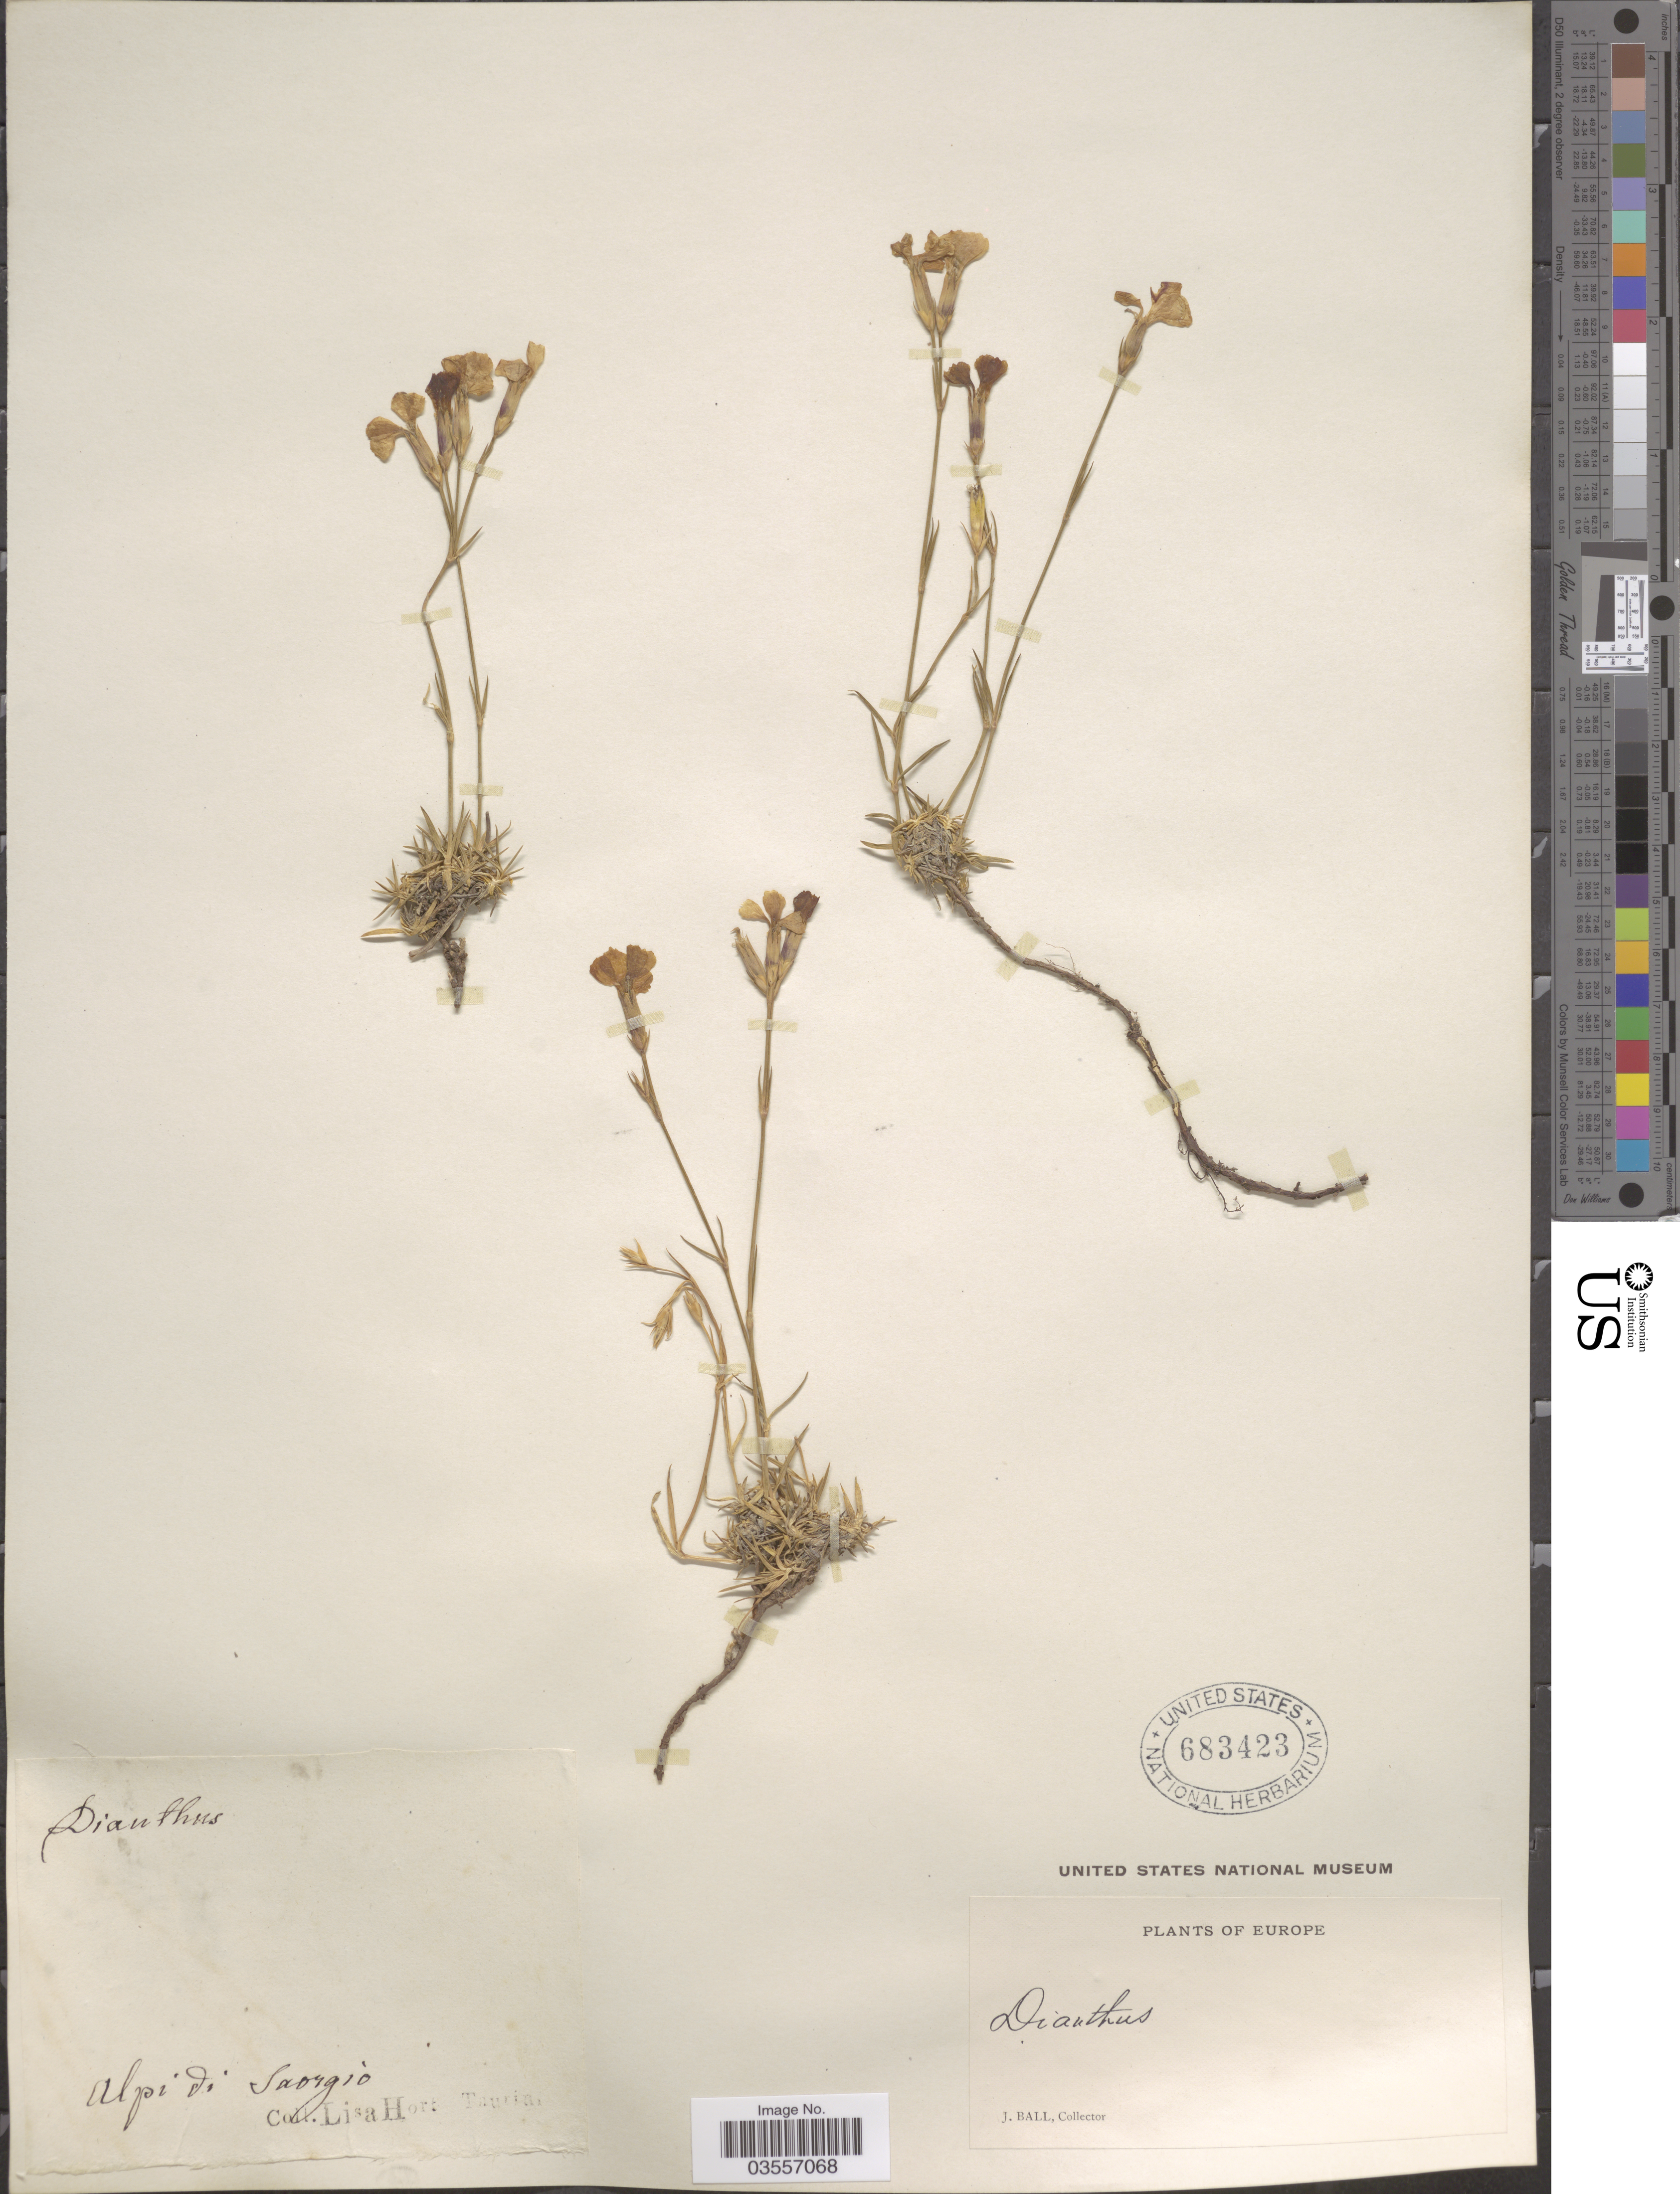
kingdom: Plantae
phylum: Tracheophyta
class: Magnoliopsida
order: Caryophyllales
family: Caryophyllaceae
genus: Dianthus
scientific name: Dianthus sp.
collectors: J. Ball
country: France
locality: Alpi di Saorgio. Europe.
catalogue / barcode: US 683423